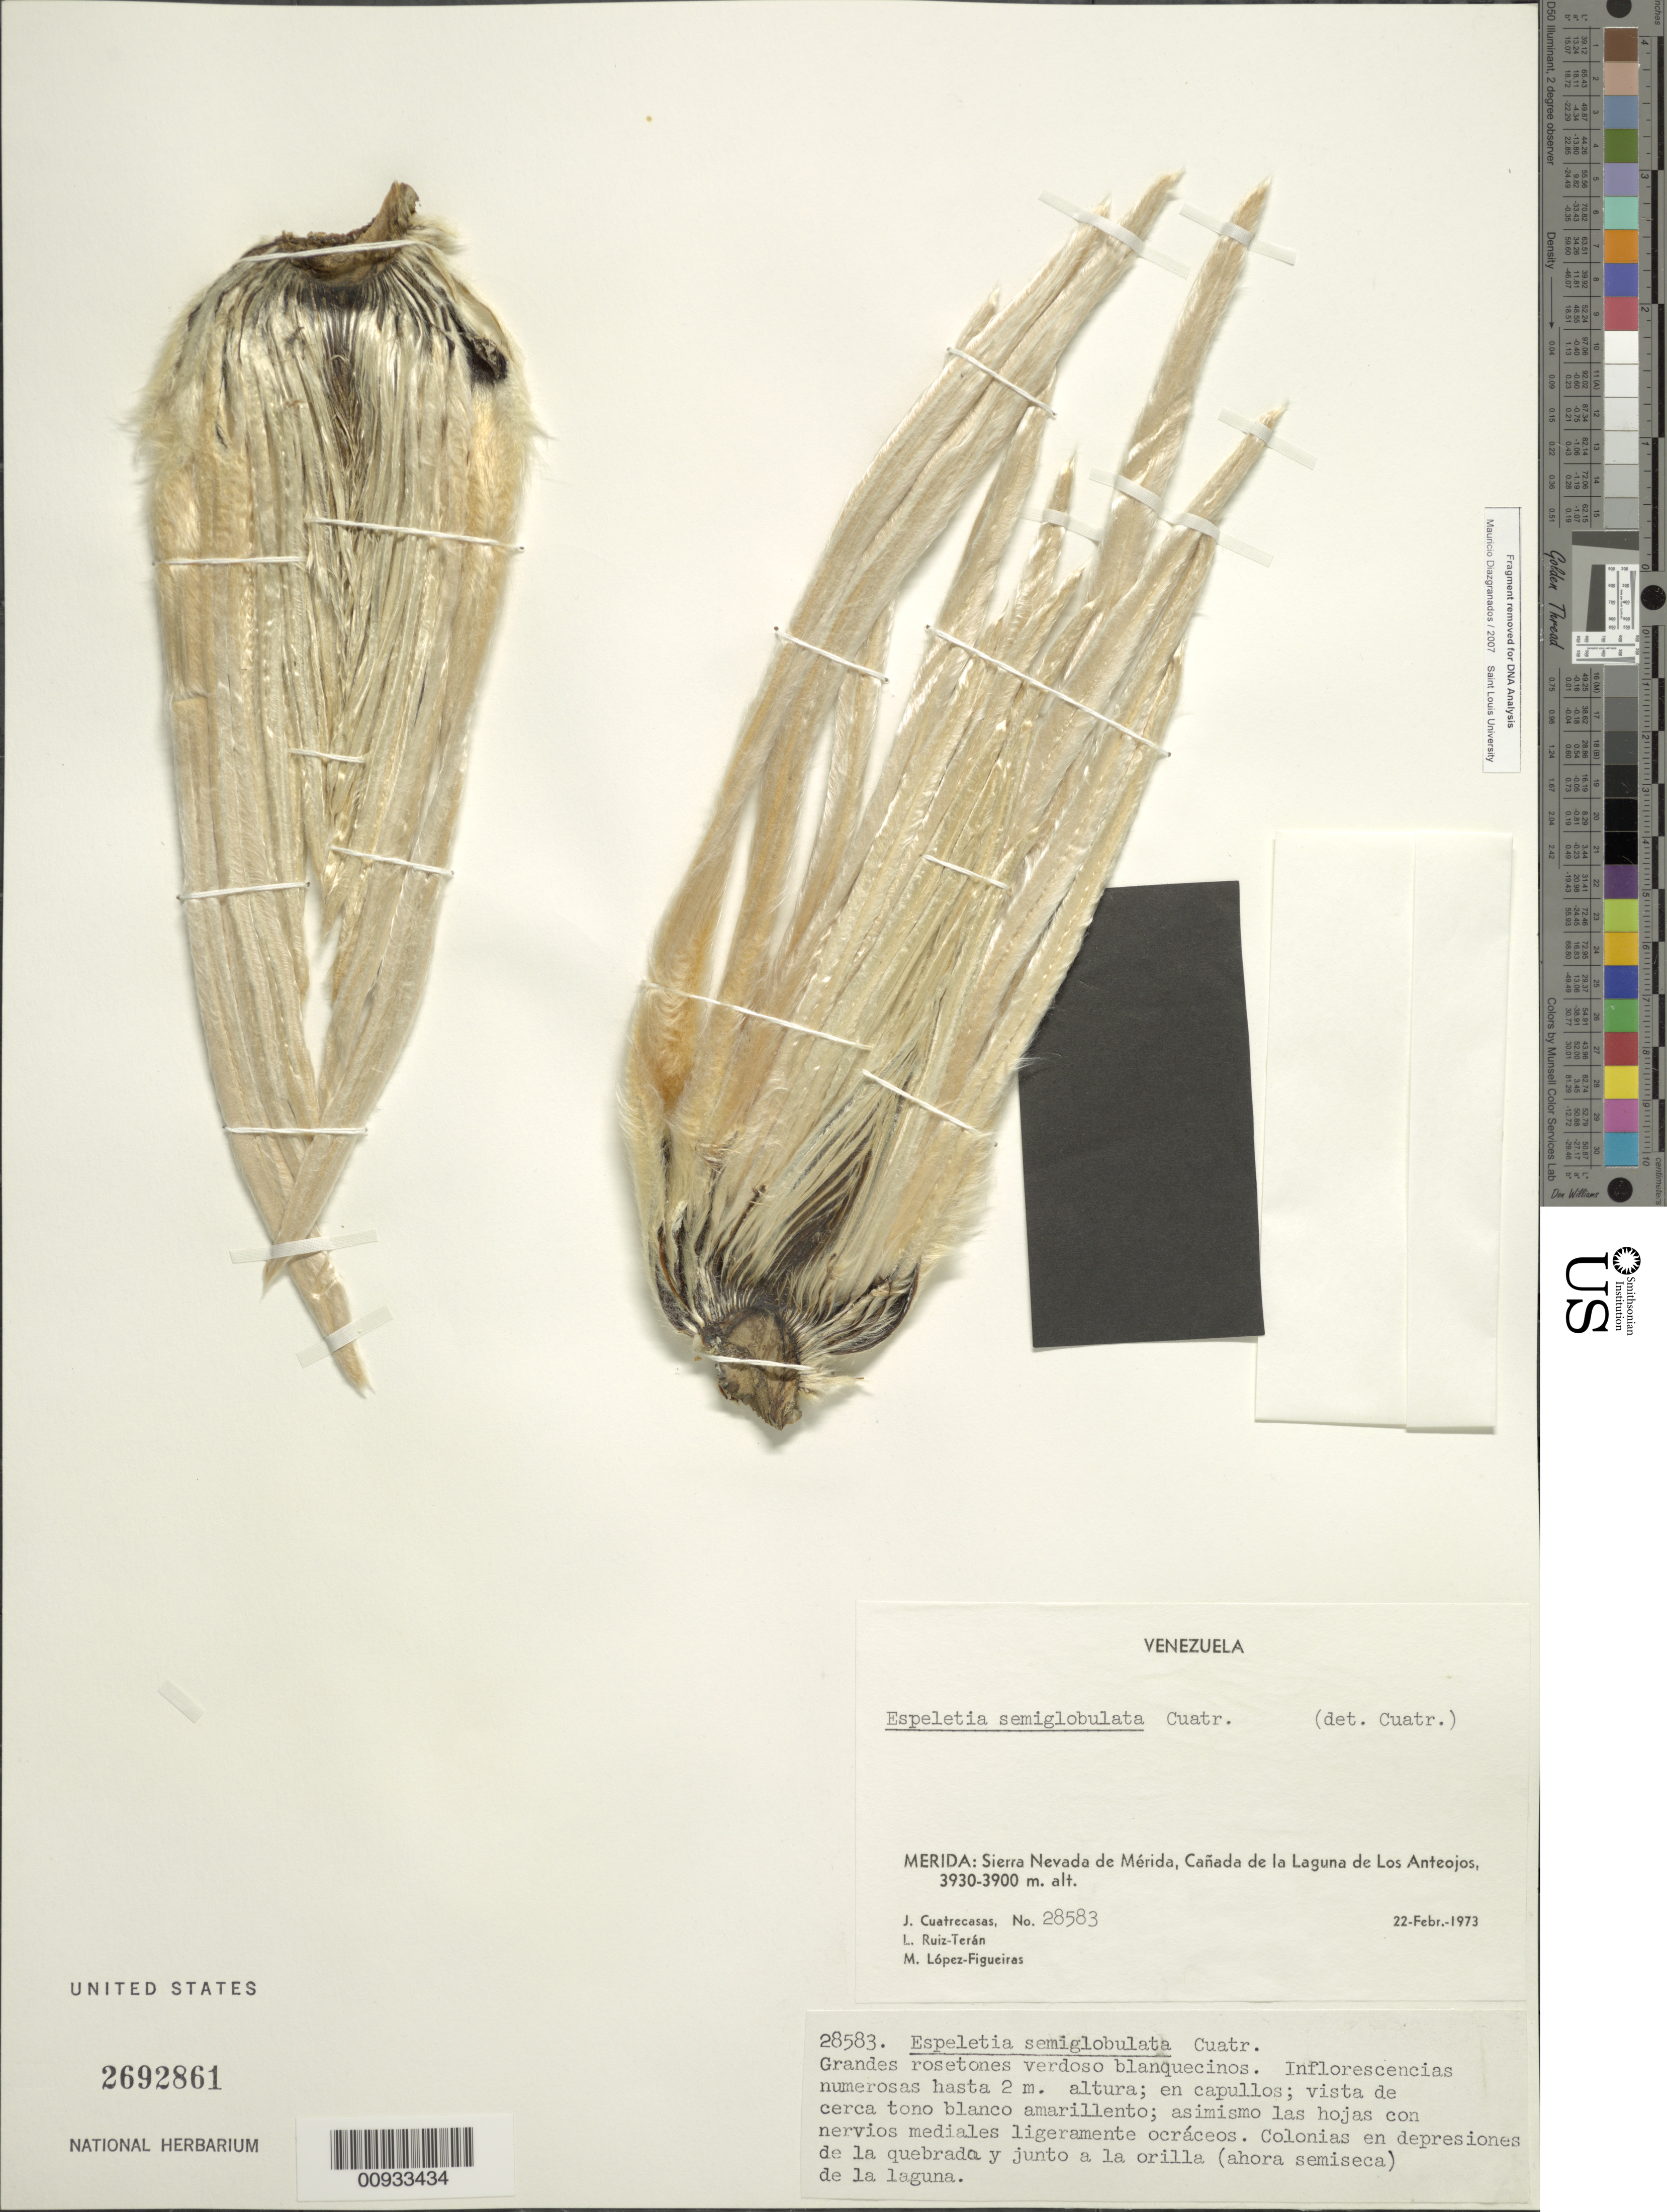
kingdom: Plantae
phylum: Tracheophyta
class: Magnoliopsida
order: Asterales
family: Asteraceae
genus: Espeletia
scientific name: Espeletia semiglobulata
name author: Cuatrec.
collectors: J. Cuatrecasas, L. E. Ruíz-Terán & M. López Figueiras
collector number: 28583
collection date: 1973-02-22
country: Venezuela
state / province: Mérida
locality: Sierra Nevada de Merida, Canada de la Laguna de Los Anteojos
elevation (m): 3900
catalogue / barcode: US 2692861